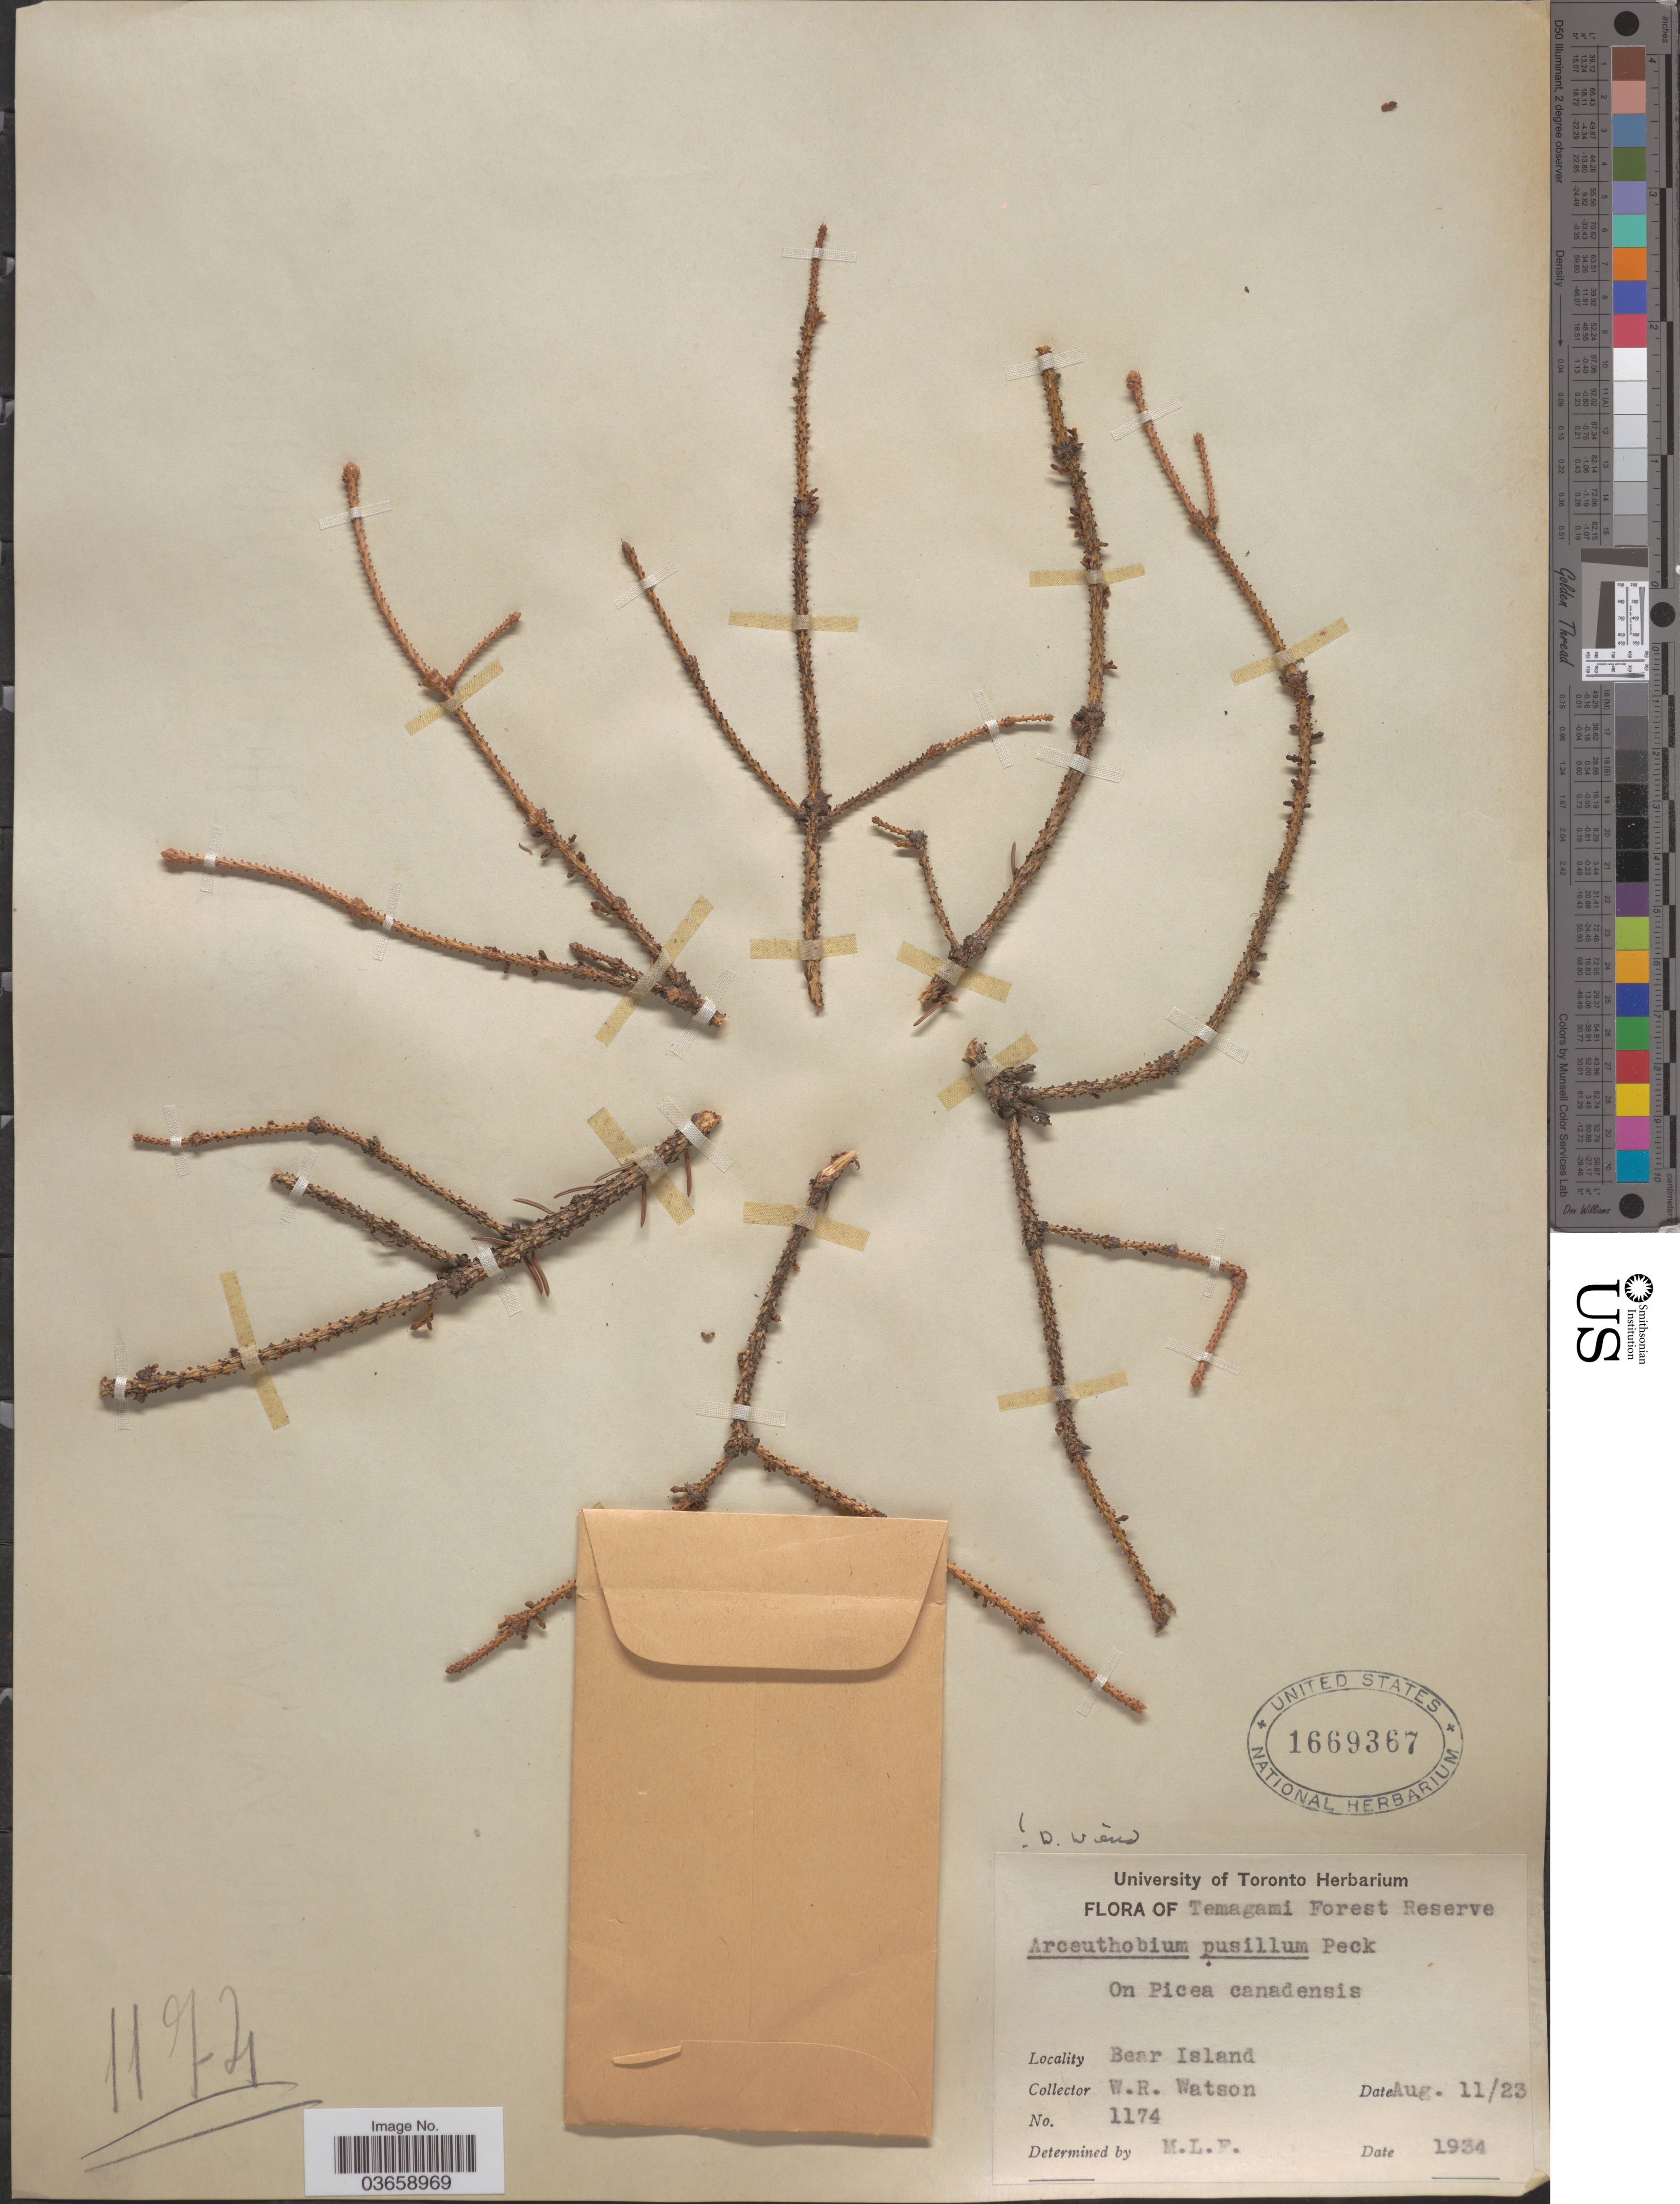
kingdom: Plantae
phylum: Tracheophyta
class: Magnoliopsida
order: Santalales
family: Viscaceae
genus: Arceuthobium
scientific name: Arceuthobium pusillum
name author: Peck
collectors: W. R. Watson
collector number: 1174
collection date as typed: Transcribed d/m/y: 11/8/23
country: Canada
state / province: Ontario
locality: Temagami Forest Reserve. Bear Island.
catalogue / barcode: US 1669367